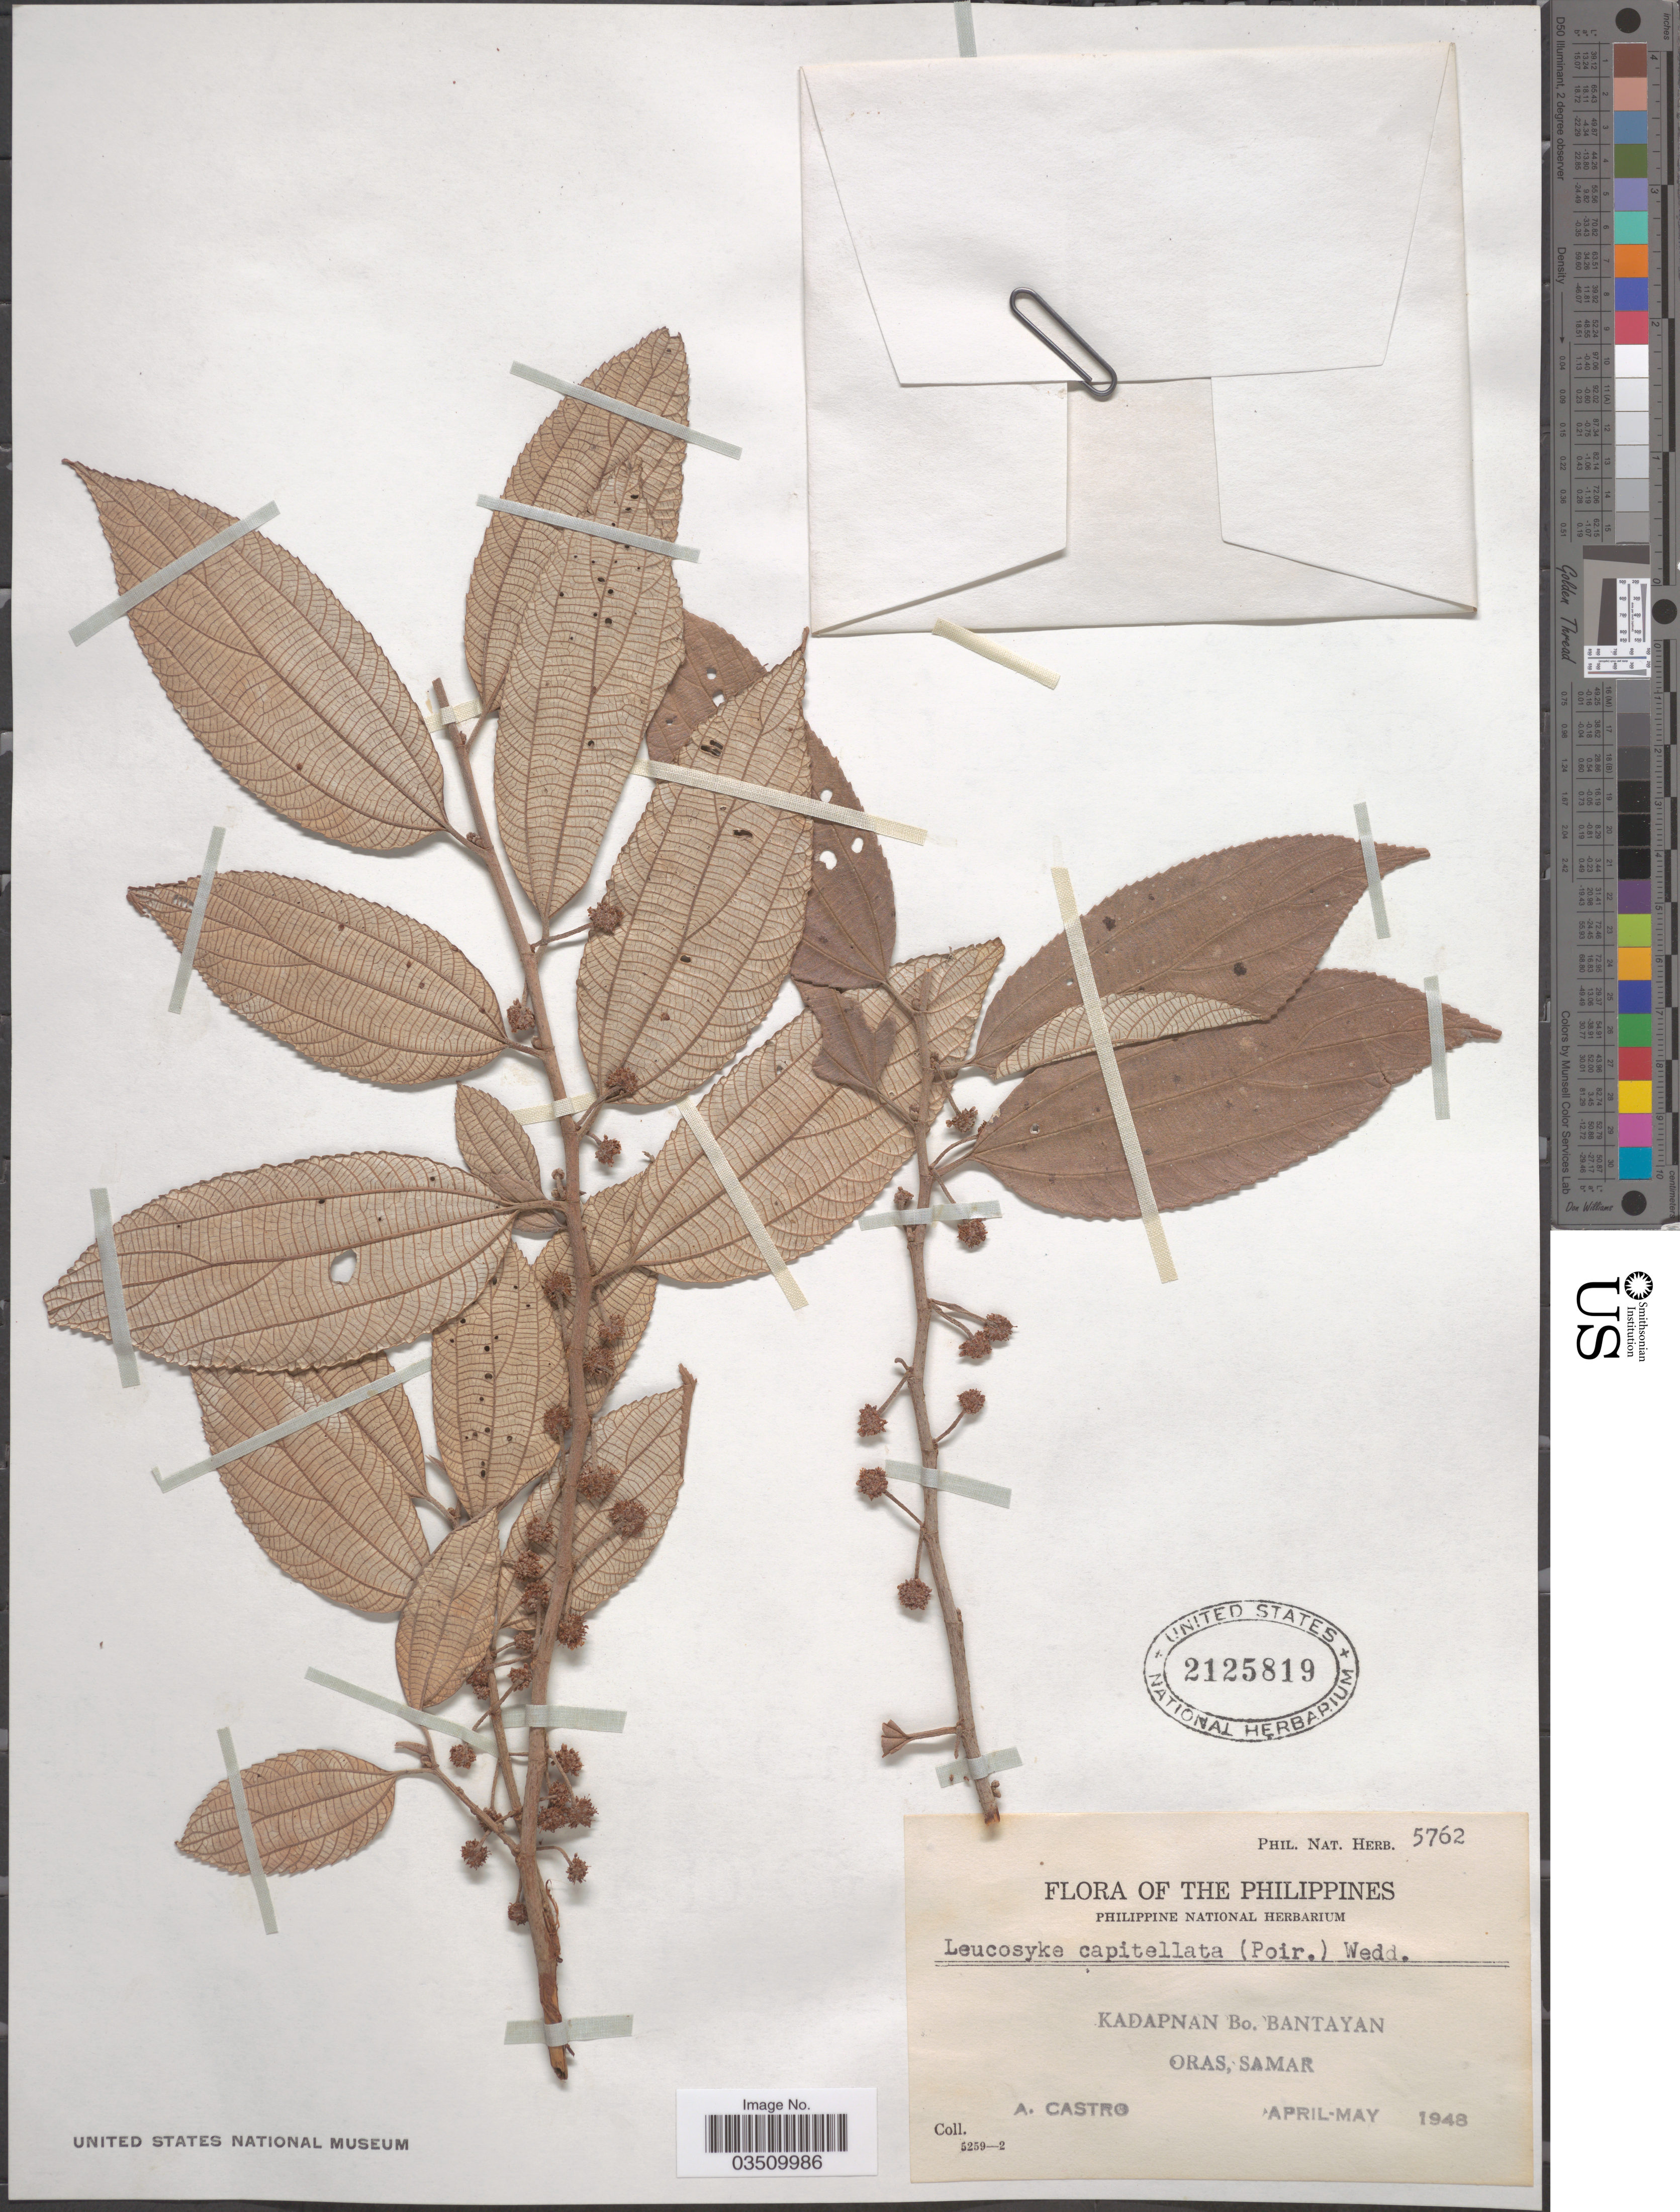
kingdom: Plantae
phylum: Tracheophyta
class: Magnoliopsida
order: Rosales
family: Urticaceae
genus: Leucosyke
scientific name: Leucosyke capitellata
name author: (Poir.) Wedd.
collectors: A. Castro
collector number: Phil. Nat. Herb. 5762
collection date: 1948-04/1948-05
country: Philippines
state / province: Eastern Visayas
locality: Kadapnan Bo. Bantayan, Oras, Samar.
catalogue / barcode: US 2125819